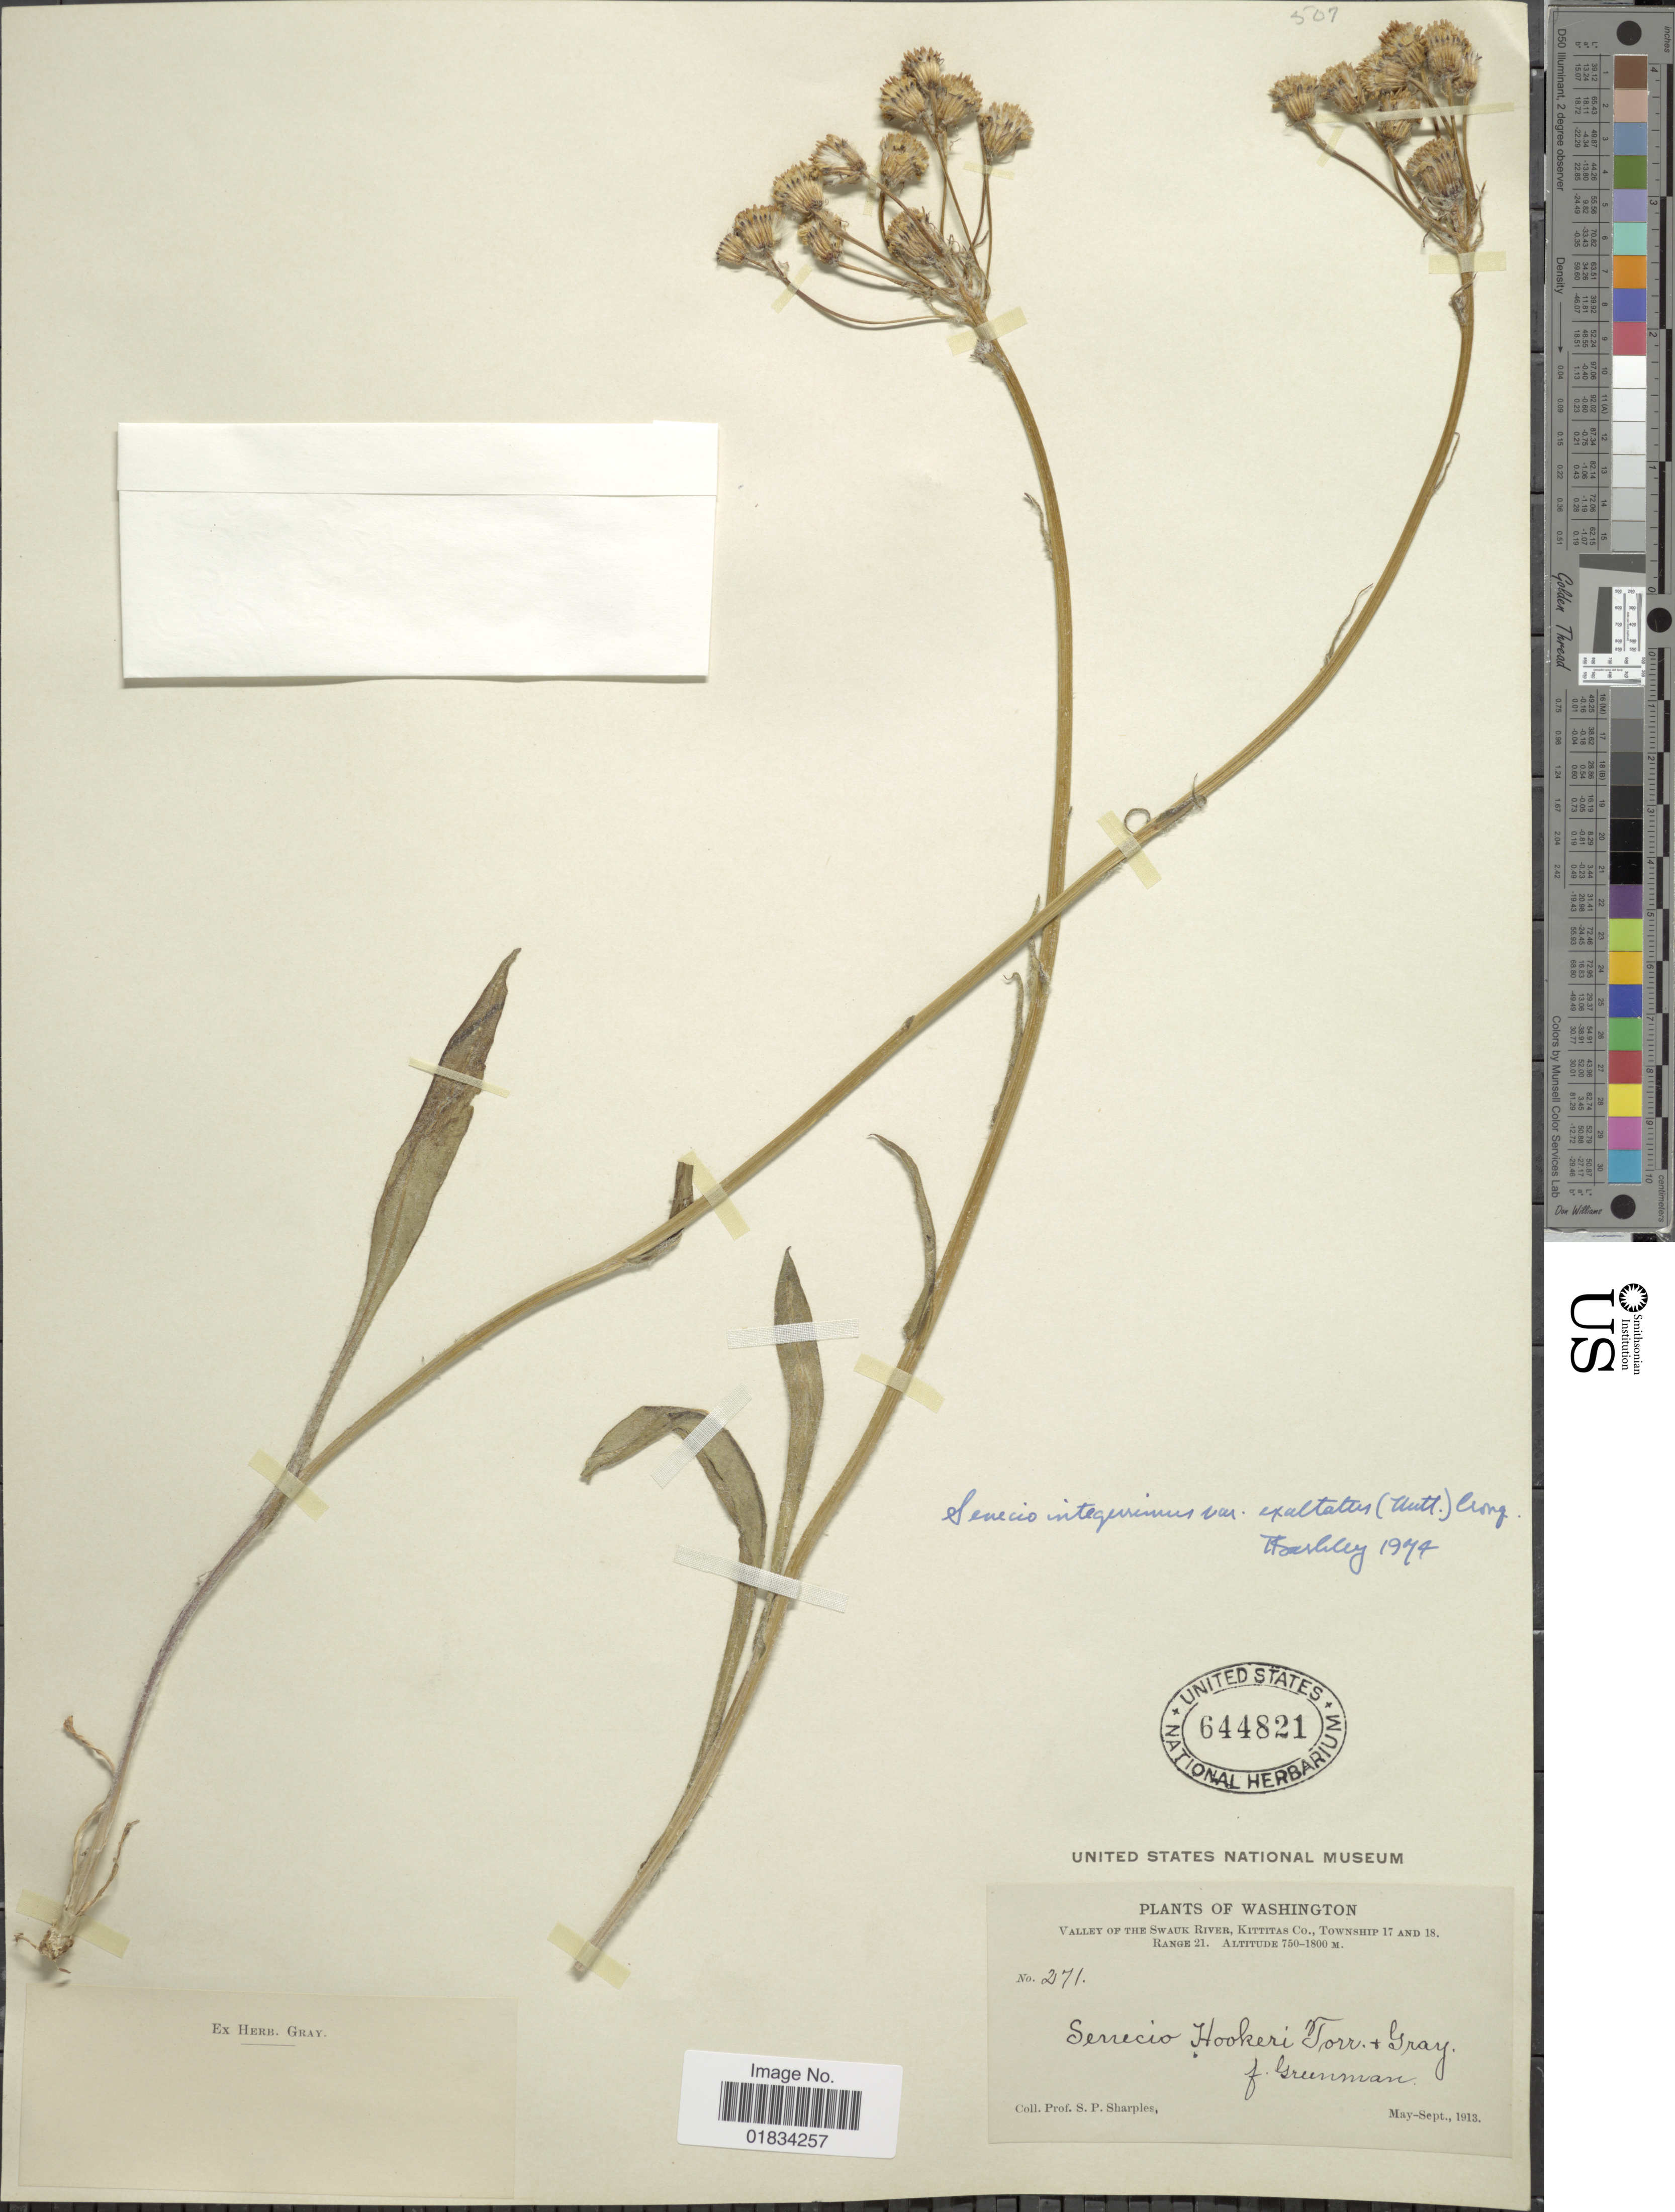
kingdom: Plantae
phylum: Tracheophyta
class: Magnoliopsida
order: Asterales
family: Asteraceae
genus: Senecio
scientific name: Senecio integerrimus var. exaltatus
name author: (Nutt.) Cronq.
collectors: S. Sharples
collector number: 271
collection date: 1913-05/1913-09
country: United States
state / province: Washington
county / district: Kittitas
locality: Valley of the Swauk River, Kittitas Co., Township 17 and 18, Range 21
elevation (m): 750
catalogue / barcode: US 644821